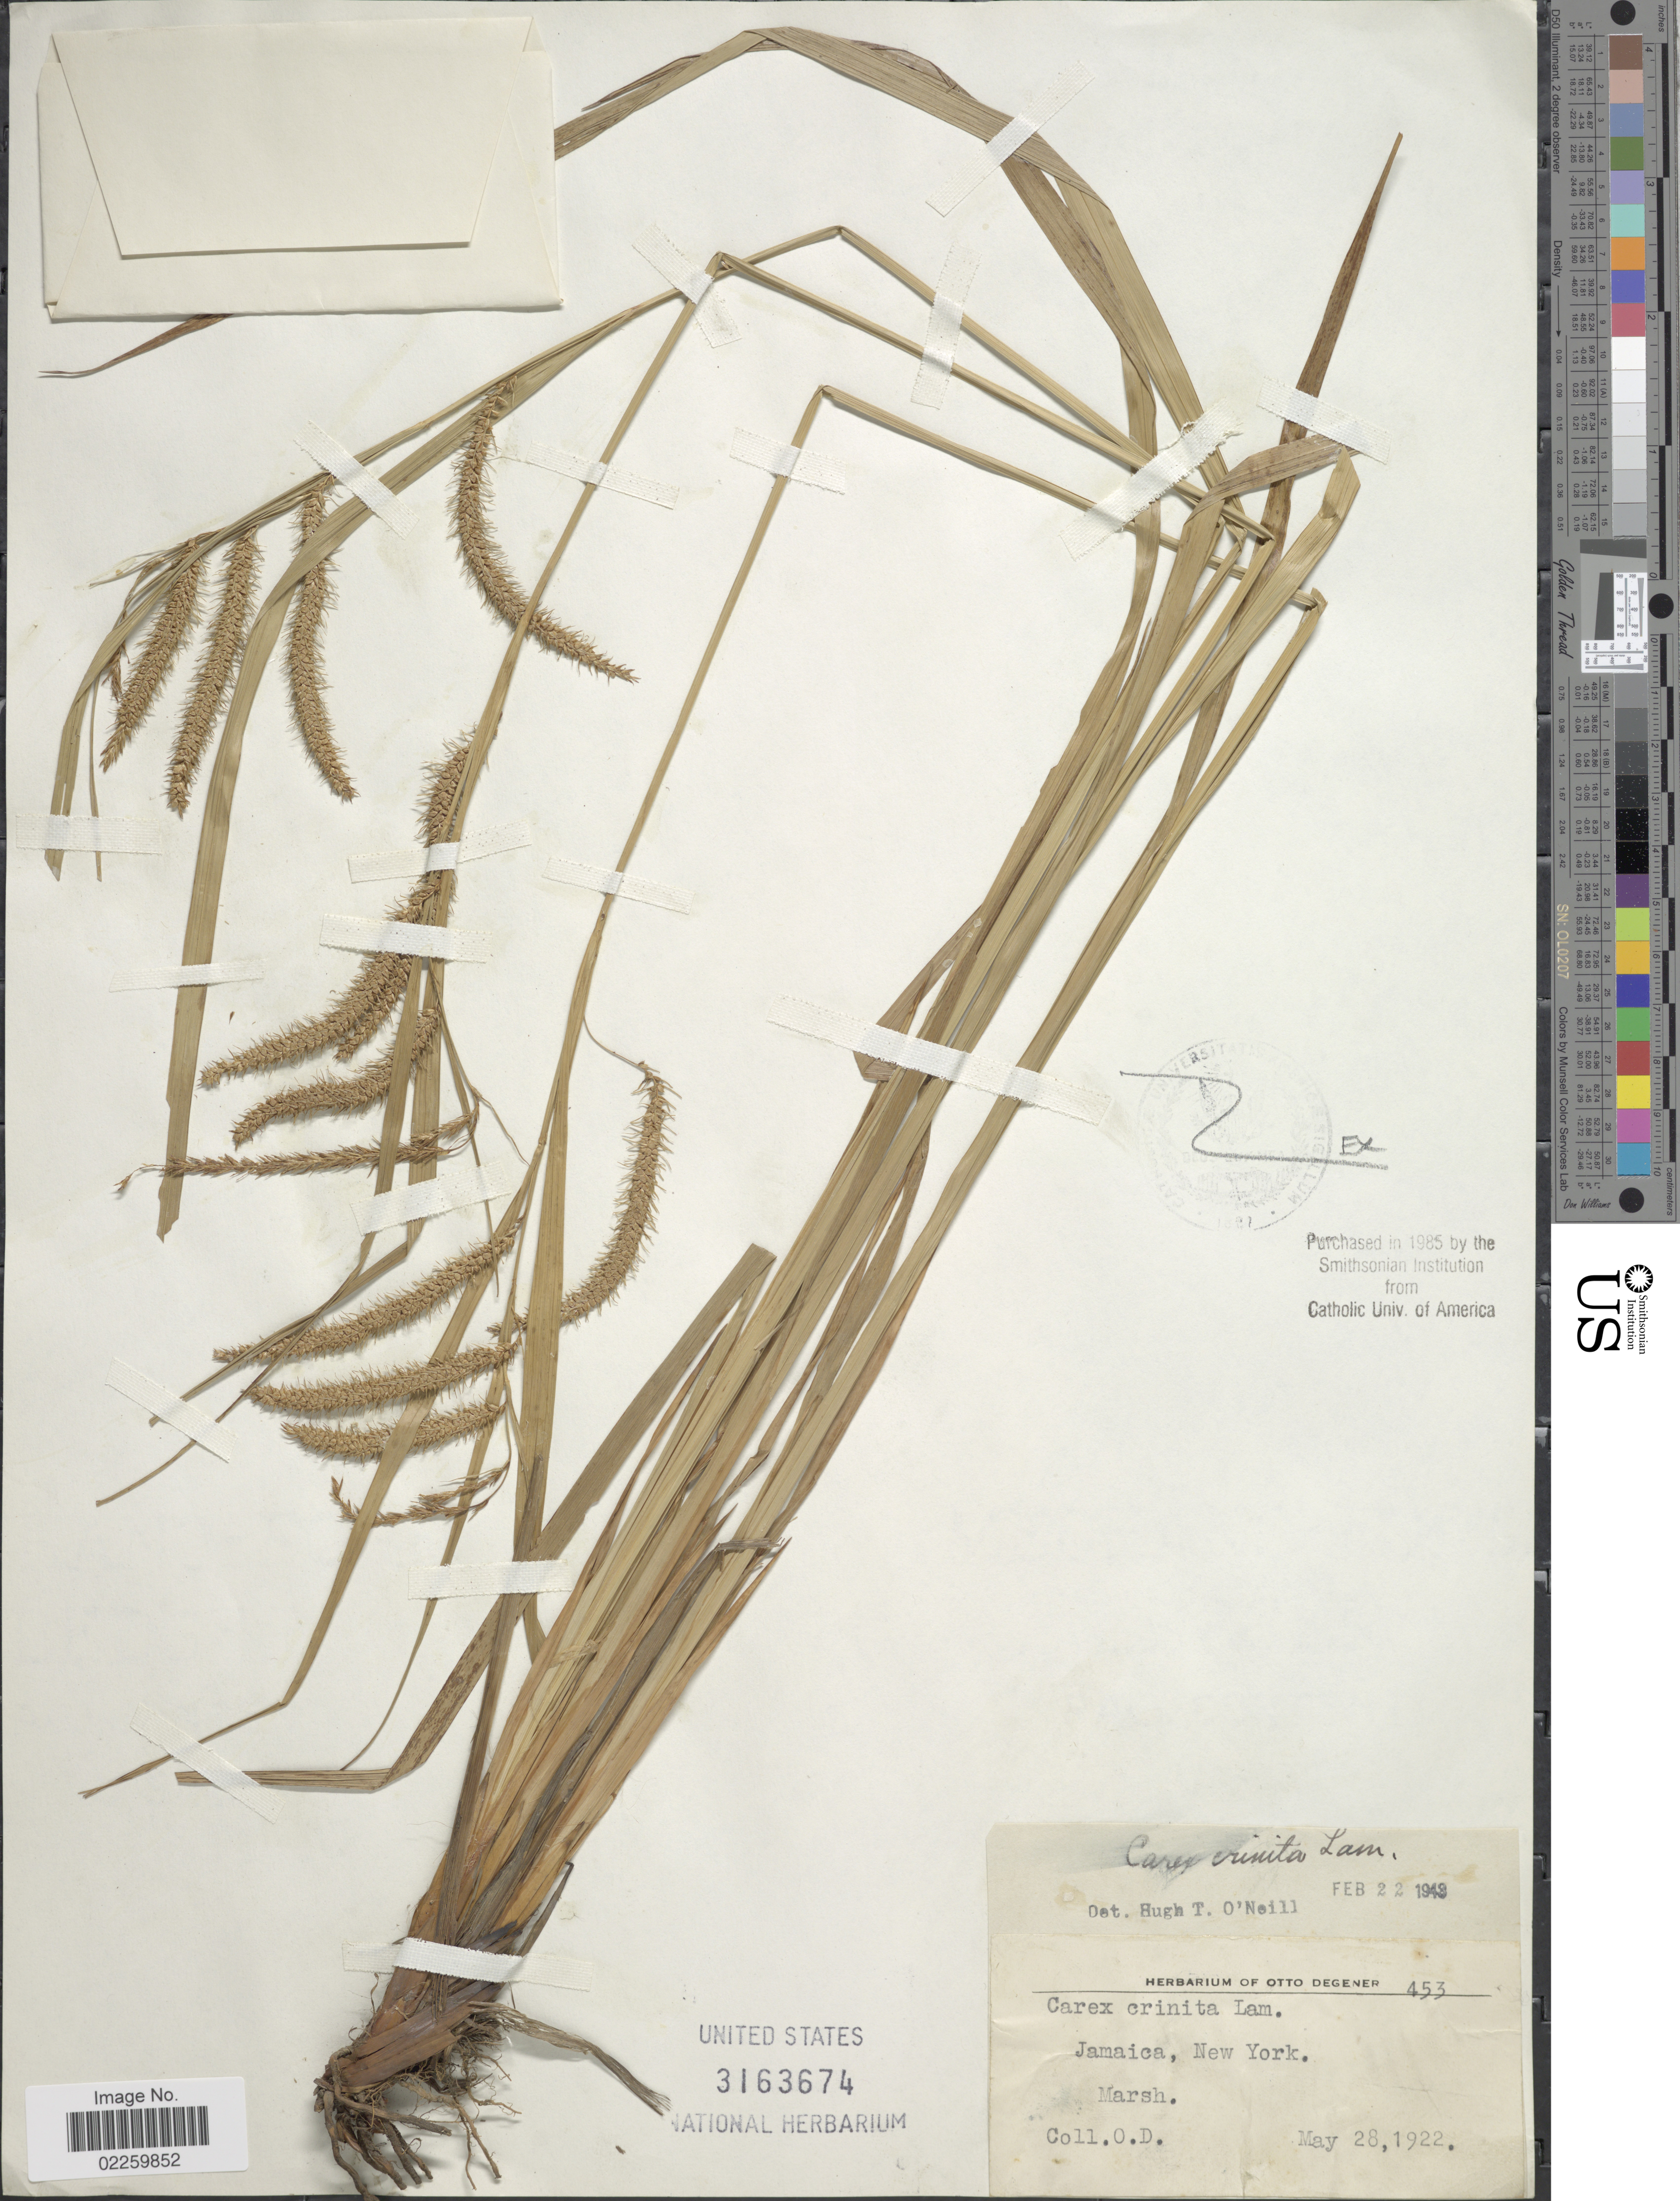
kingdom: Plantae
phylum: Tracheophyta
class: Liliopsida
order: Poales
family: Cyperaceae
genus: Carex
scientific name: Carex crinita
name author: Lam.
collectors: O. Degener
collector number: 453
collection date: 1922-05-28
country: United States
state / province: New York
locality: Jamaica, New York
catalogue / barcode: US 3163674